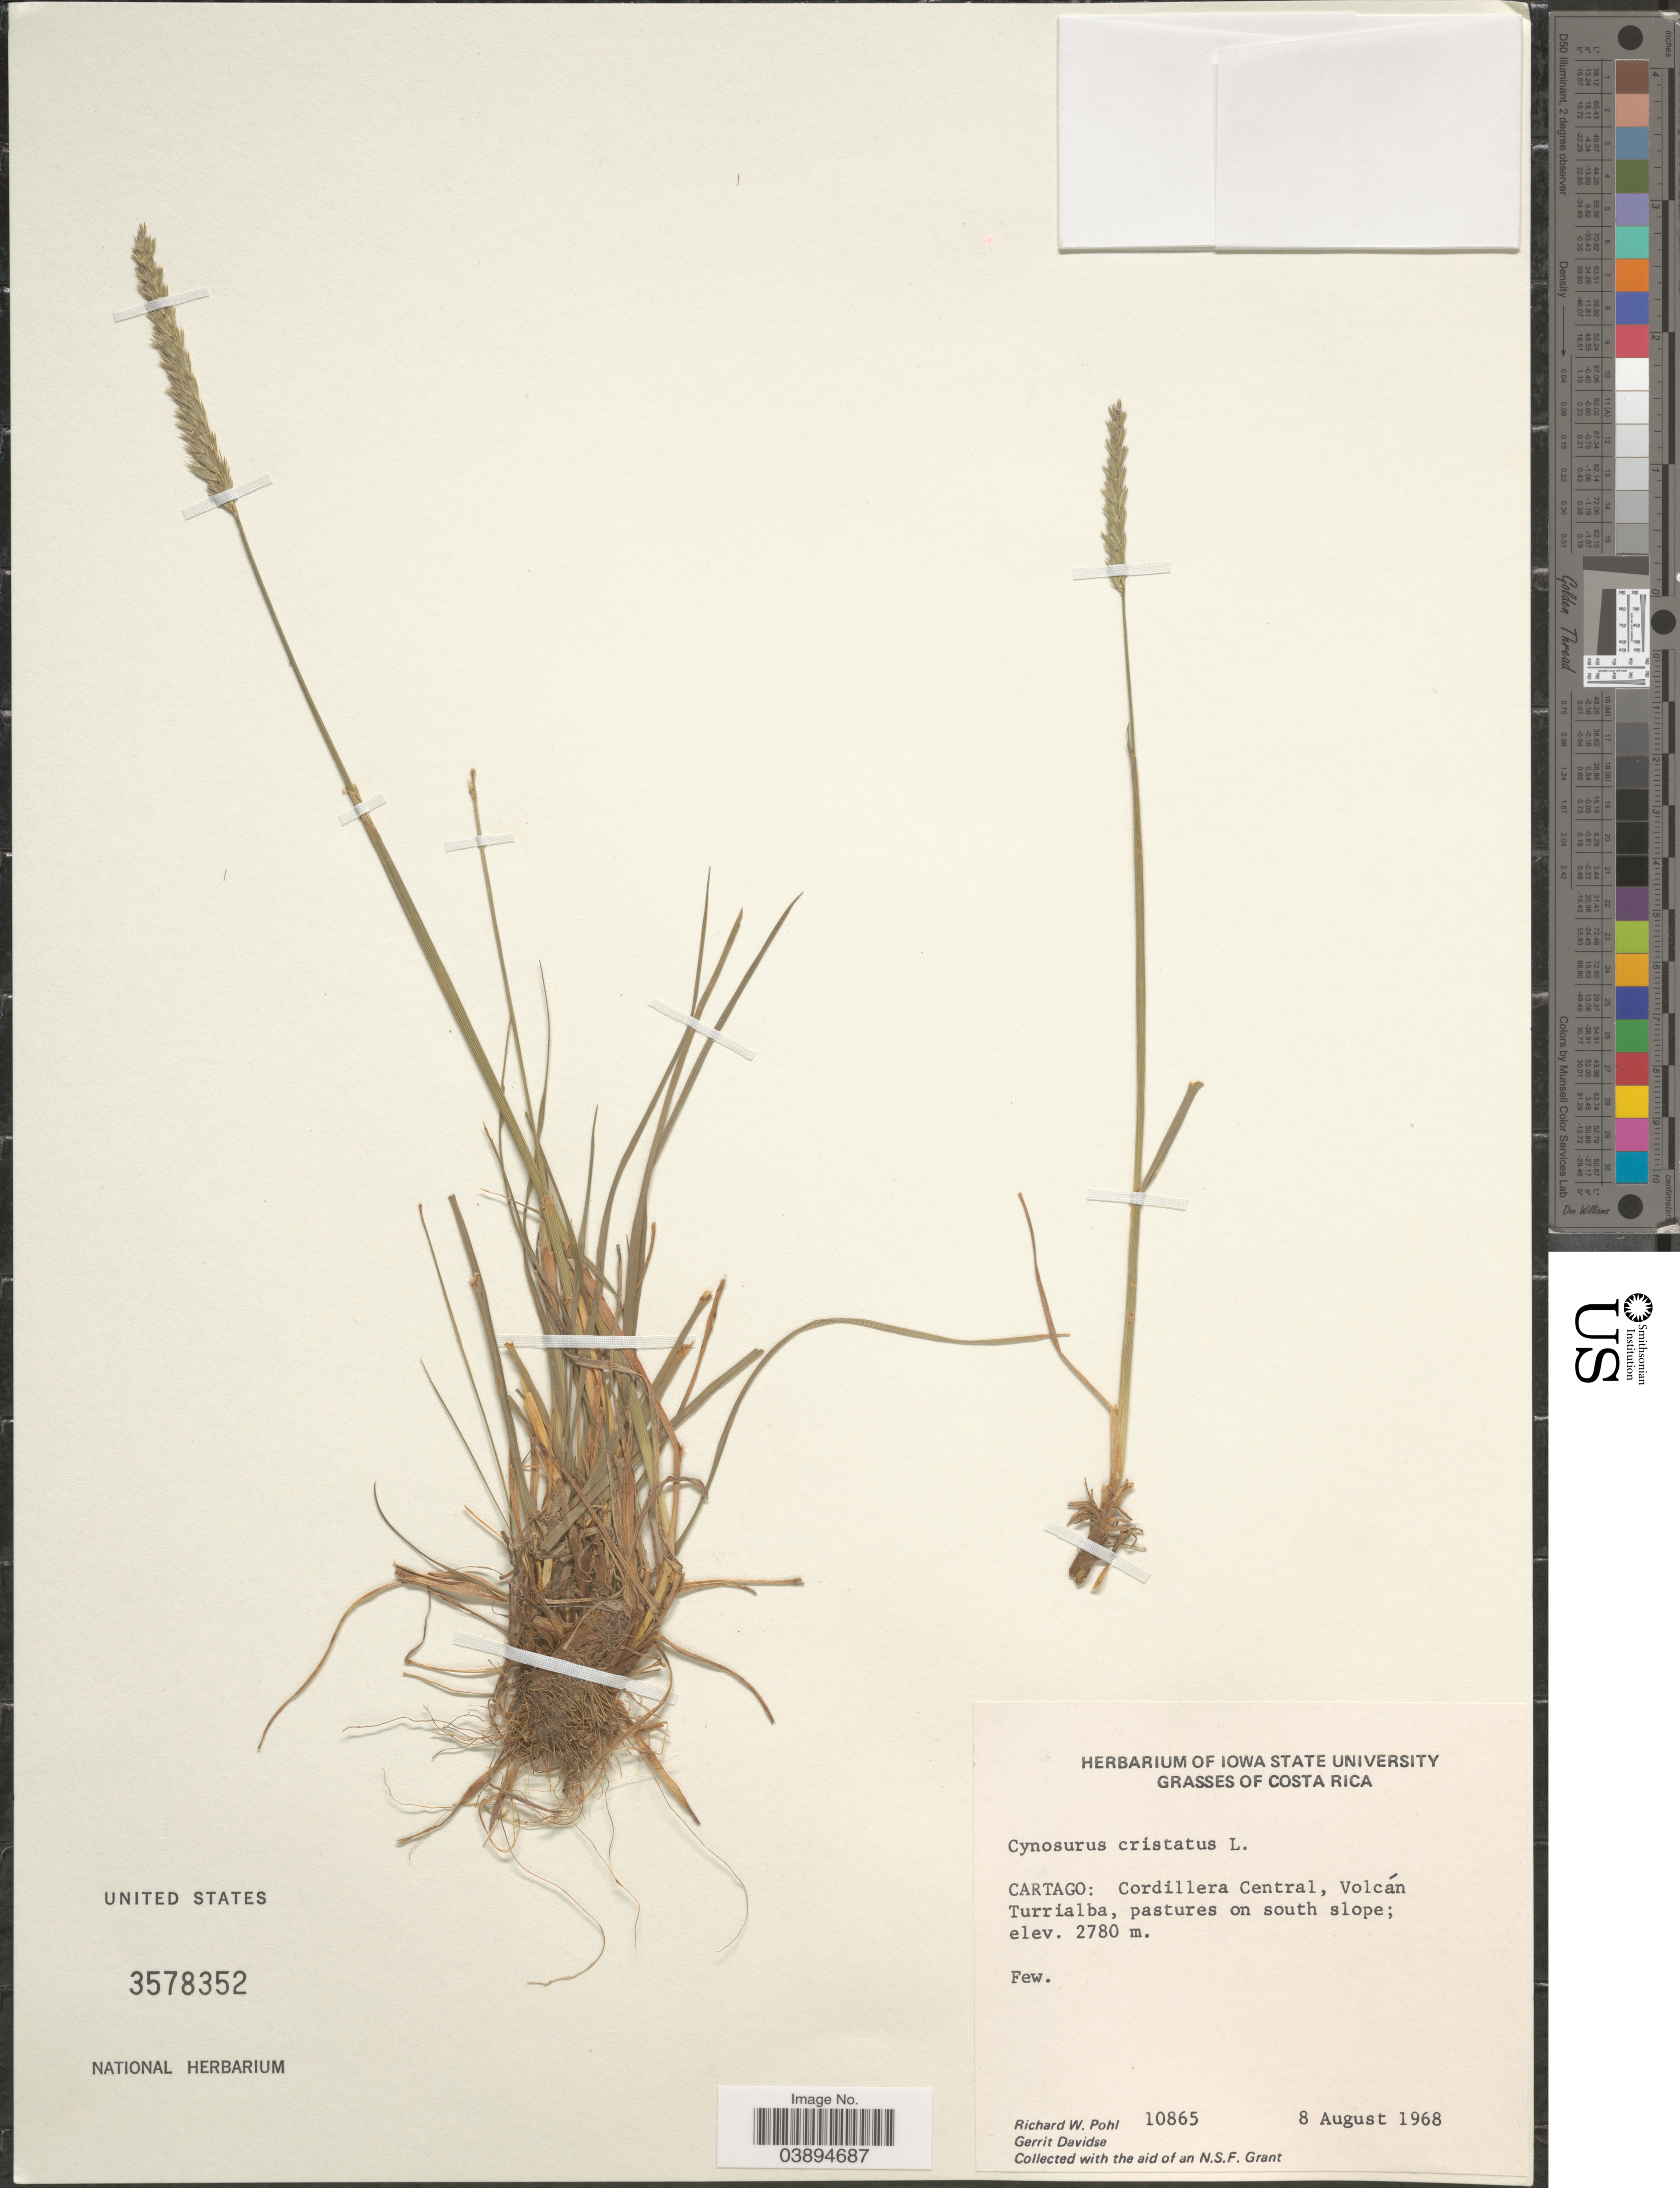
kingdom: Plantae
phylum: Tracheophyta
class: Liliopsida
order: Poales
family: Poaceae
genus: Cynosurus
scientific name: Cynosurus cristatus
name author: L.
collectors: R. W. Pohl & G. Davidse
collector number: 10865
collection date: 1968-08-08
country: Costa Rica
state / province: Cartago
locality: Cordiller Central, Volcán Turrialba, pastures on south slope.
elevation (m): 2780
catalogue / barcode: US 3578352